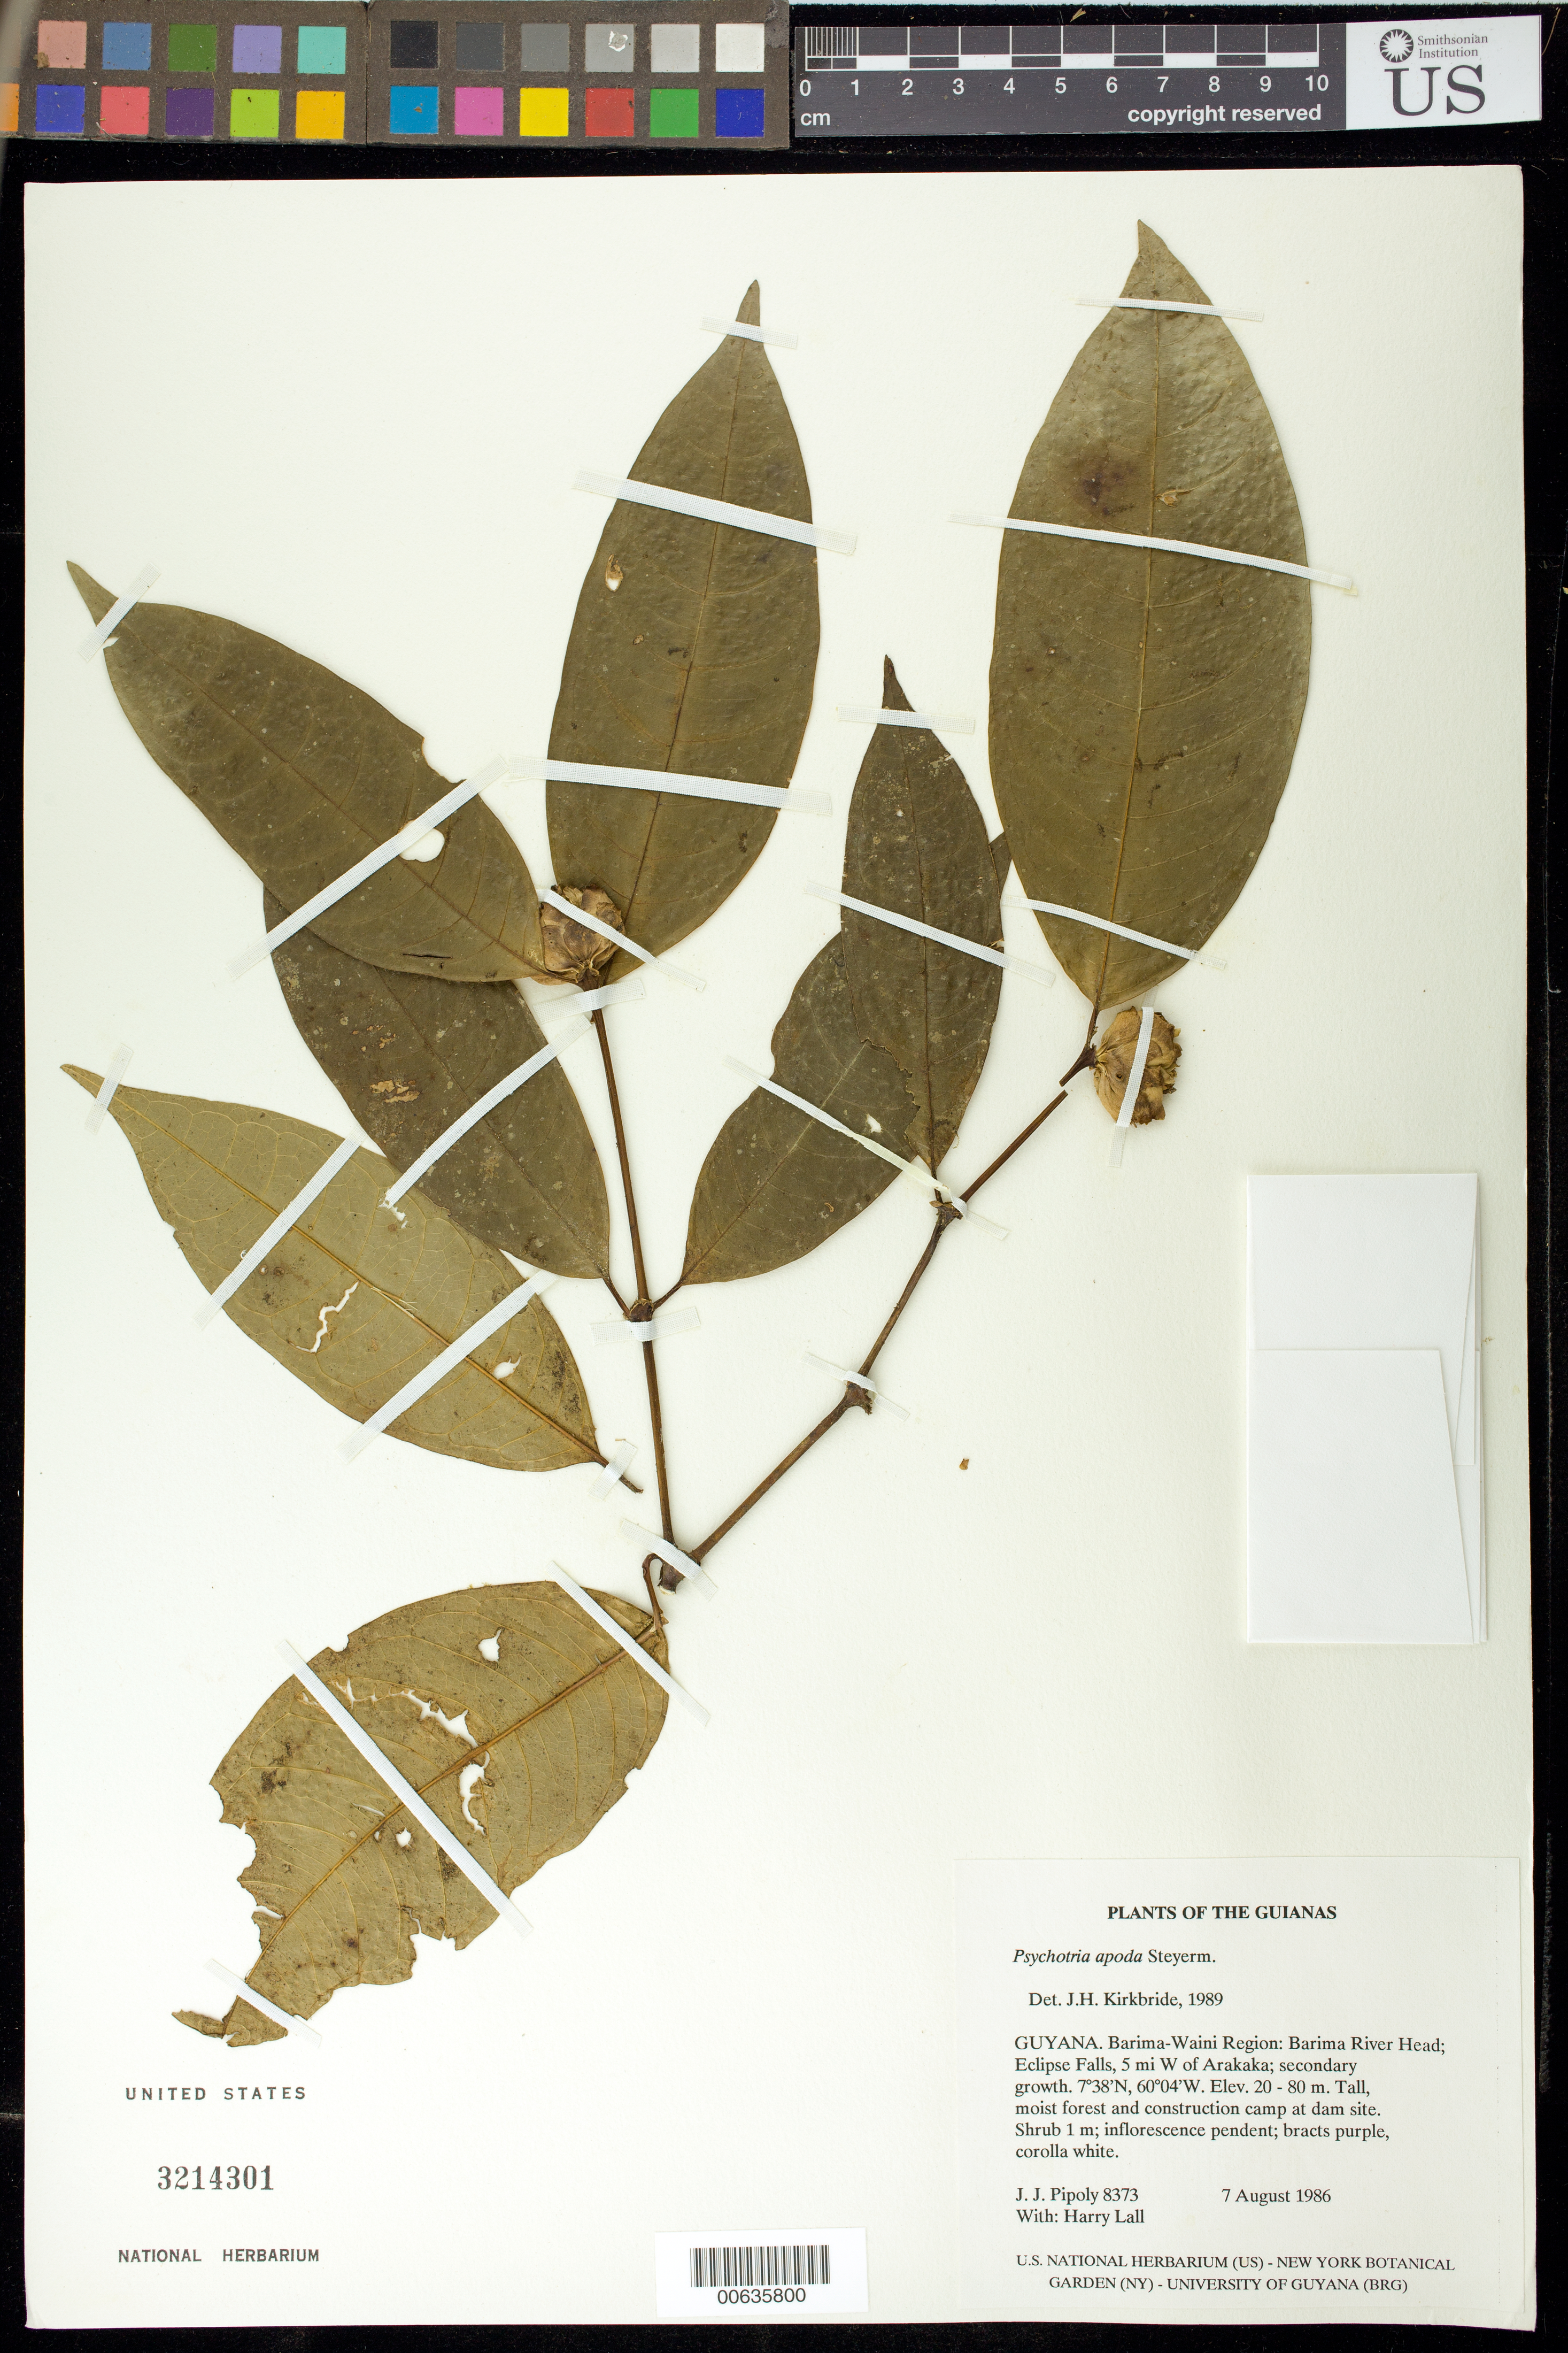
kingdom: Plantae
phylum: Tracheophyta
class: Magnoliopsida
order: Gentianales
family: Rubiaceae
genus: Palicourea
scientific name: Palicourea apoda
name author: (Steyerm.) Delprete & J.H. Kirkbr.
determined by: Kirkbride, J. H., Jr.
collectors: J. J. Pipoly & H. Lall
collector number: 8373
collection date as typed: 7 August 1986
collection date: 1986-08-07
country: Guyana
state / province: Barima-Waini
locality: Barima River head; Eclipse Falls, 5 mi W of Arakaka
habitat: Secondary growth, tall moist forest and construction camp at dam site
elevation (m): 20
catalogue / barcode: US 3214301